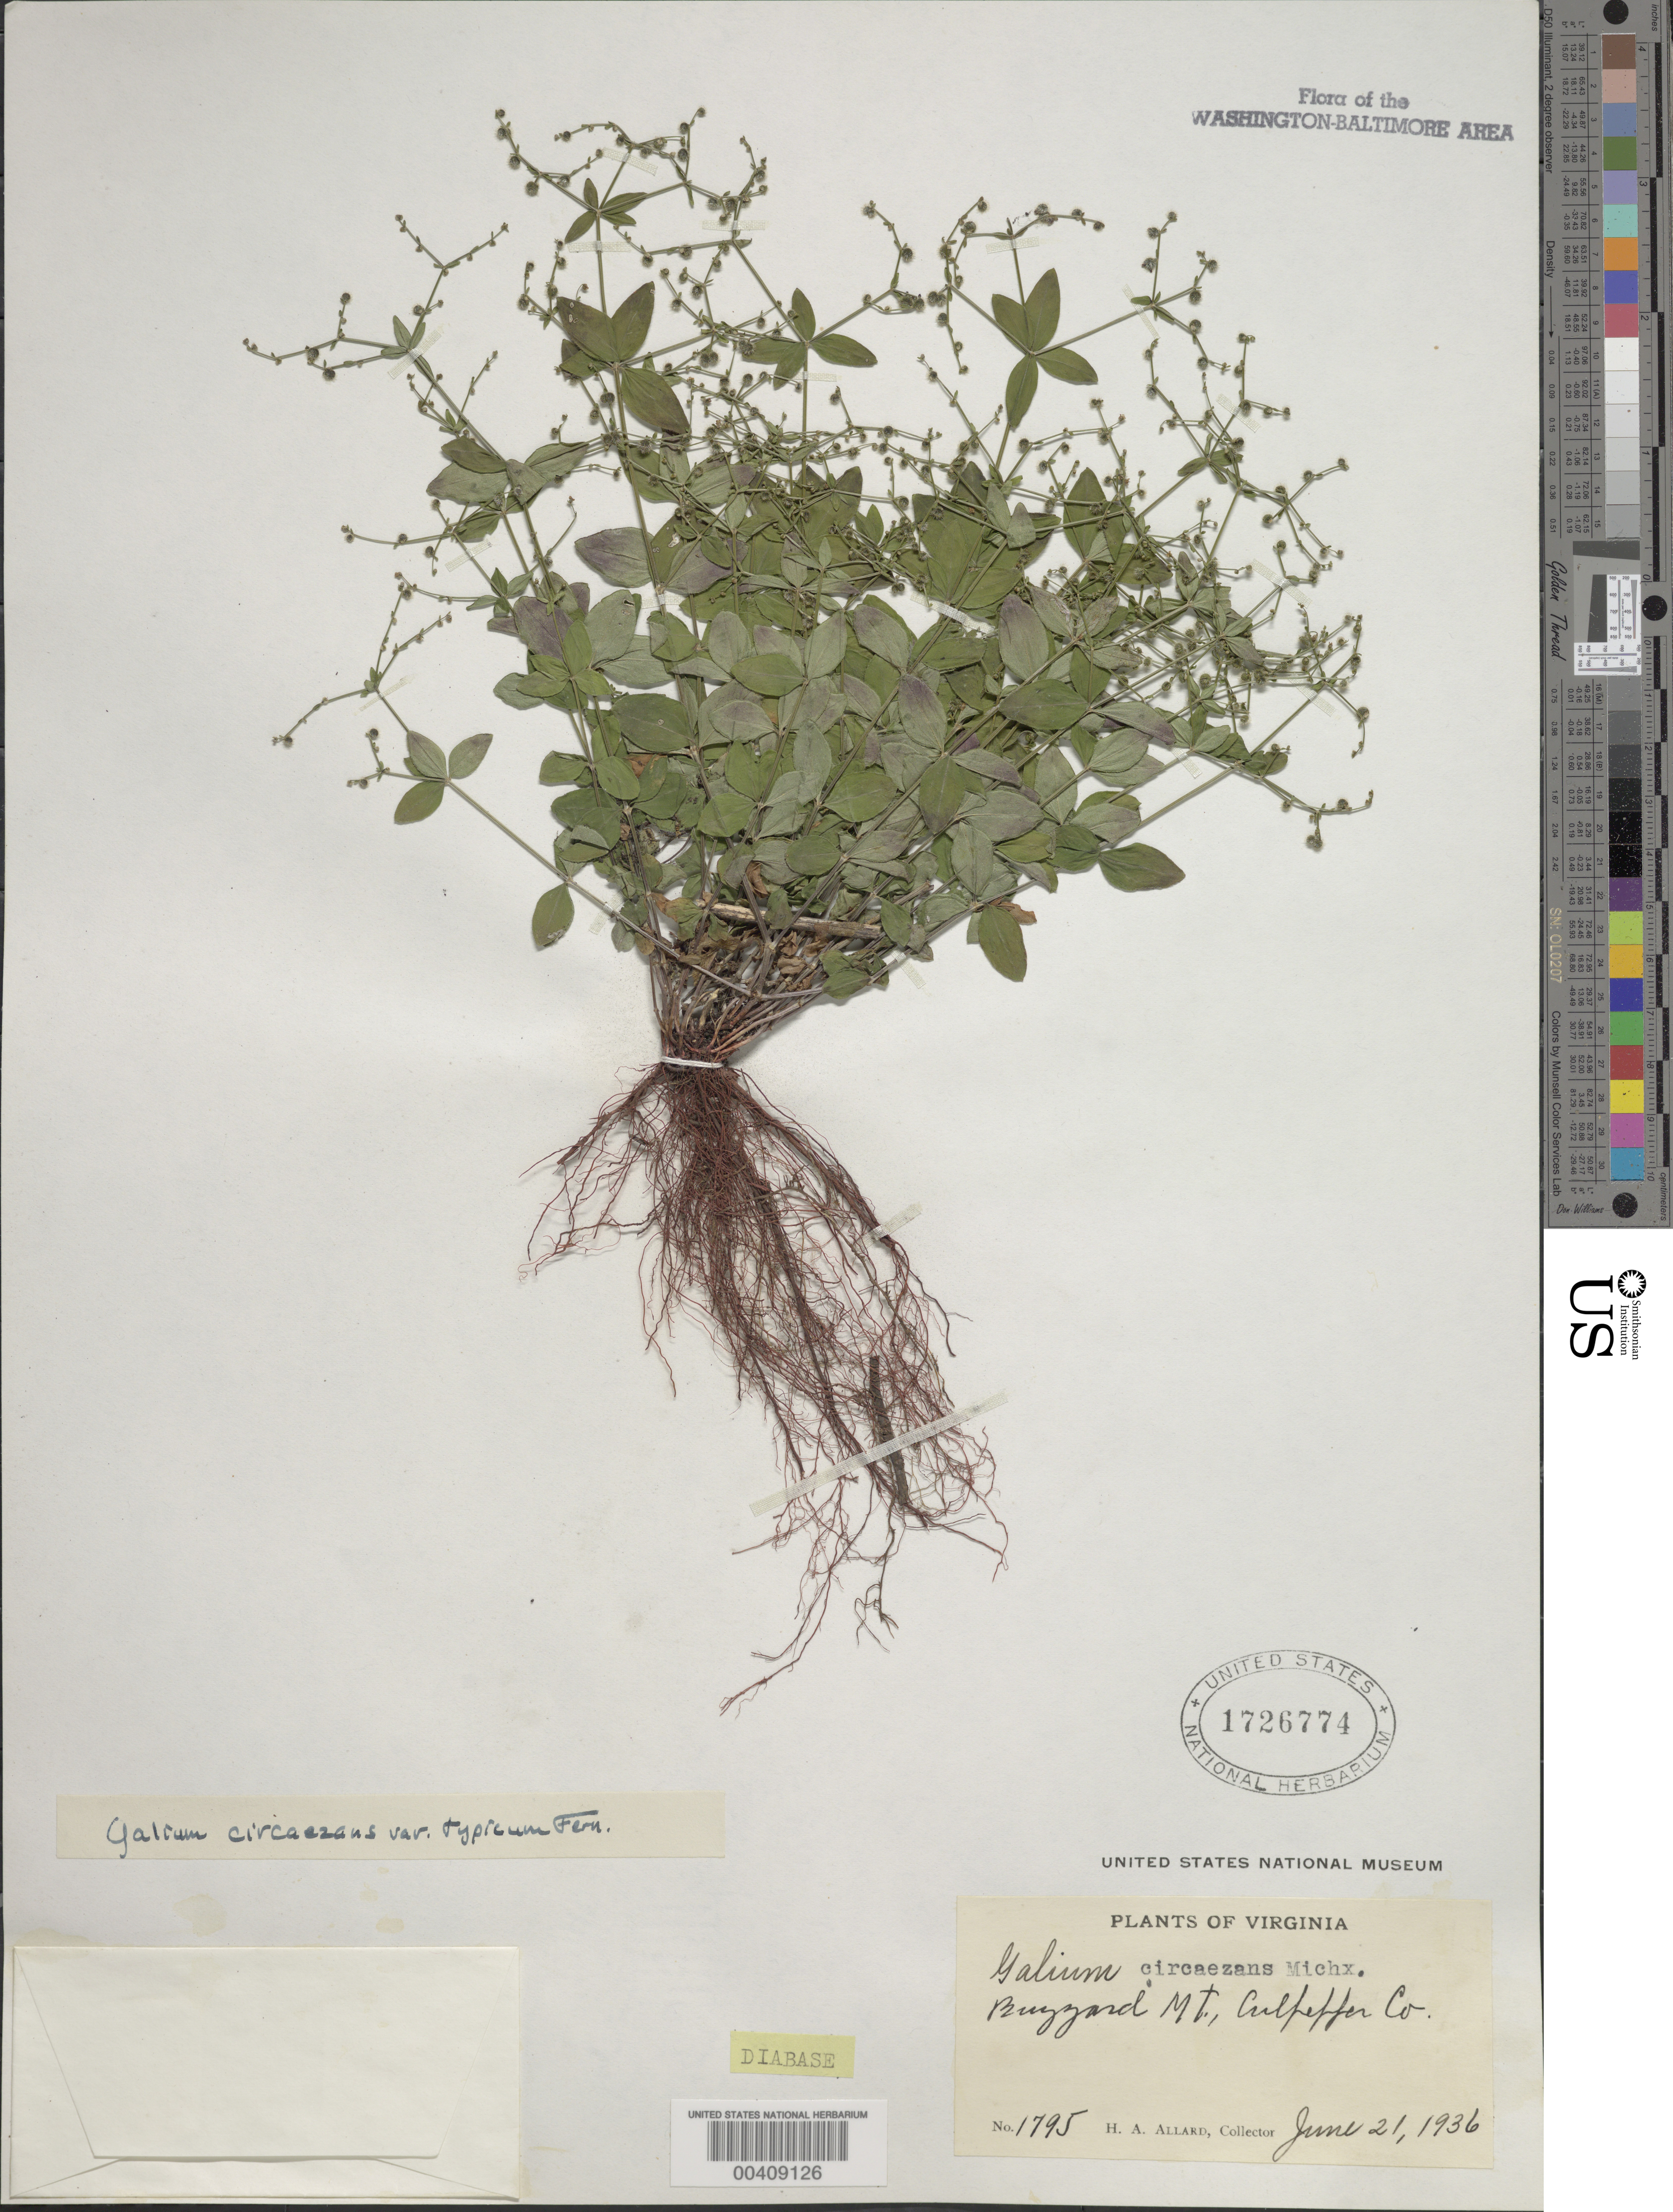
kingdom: Plantae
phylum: Tracheophyta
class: Magnoliopsida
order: Gentianales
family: Rubiaceae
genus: Galium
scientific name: Galium circaezans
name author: Michx.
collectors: H. A. Allard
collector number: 1795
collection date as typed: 21 Jun 1936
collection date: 1936-06-21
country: United States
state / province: Virginia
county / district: Culpeper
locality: Buzzard Mt.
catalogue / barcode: US 1726774